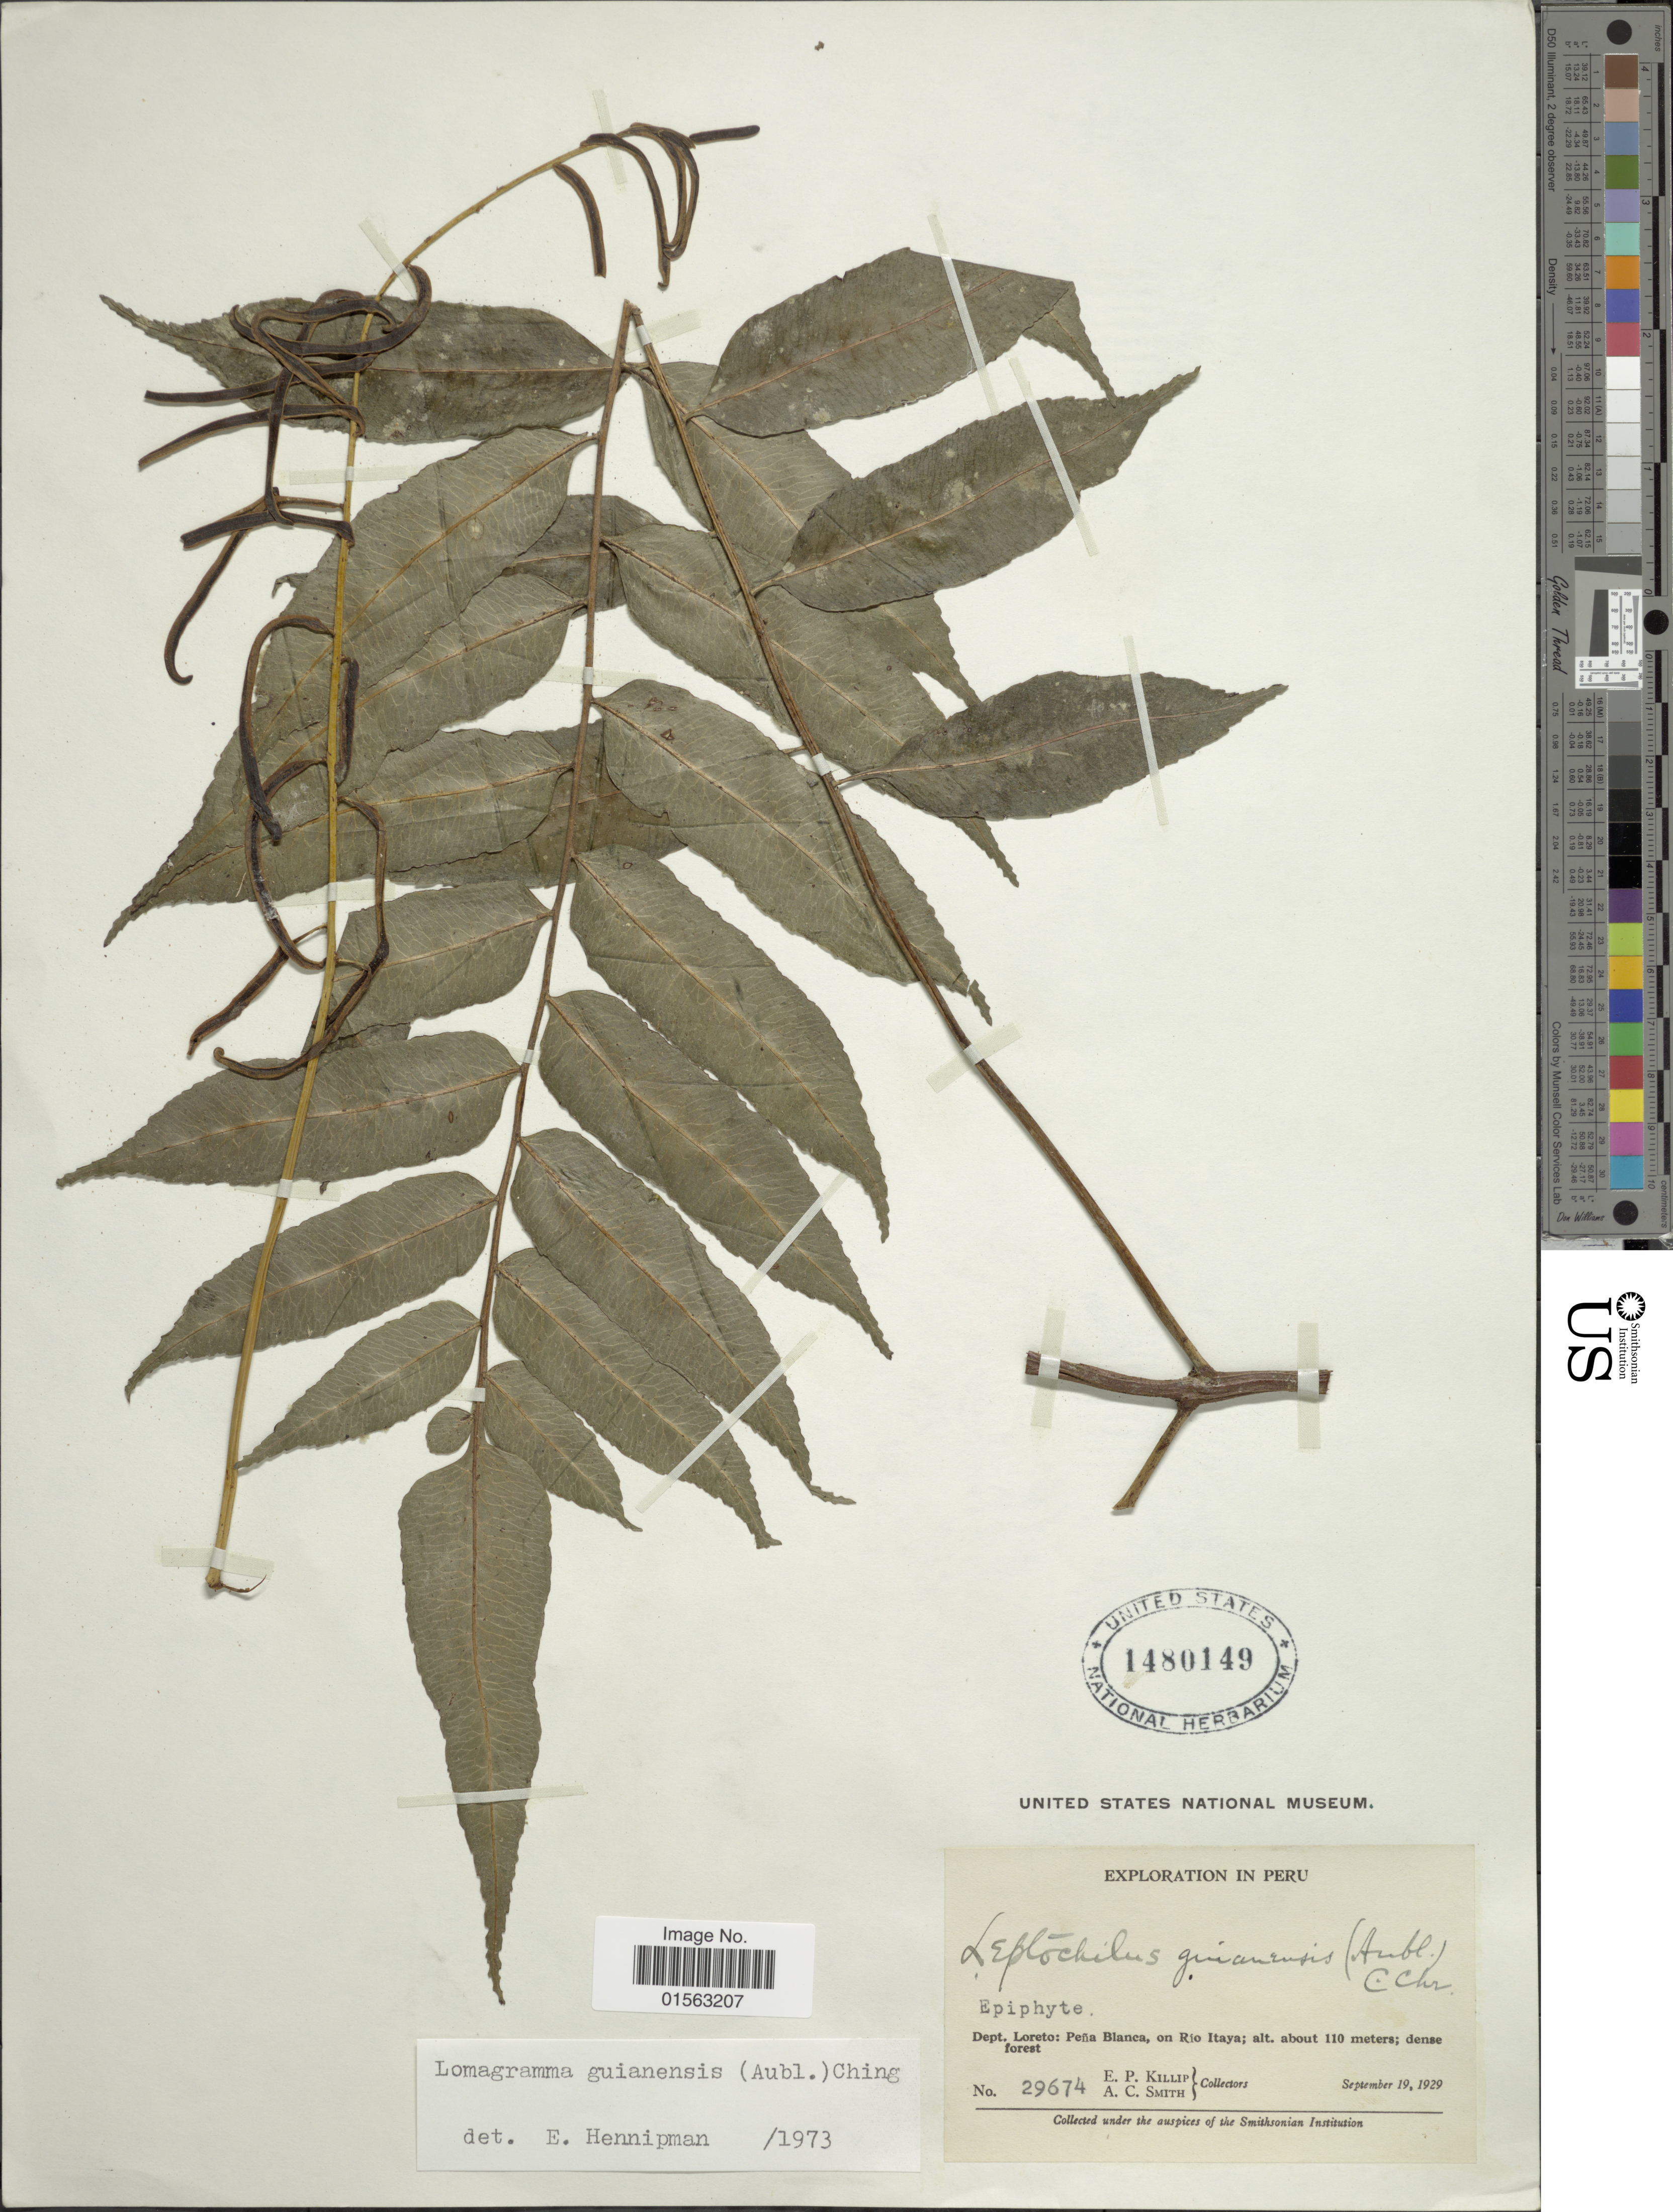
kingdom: Plantae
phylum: Tracheophyta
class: Polypodiopsida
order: Polypodiales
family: Dryopteridaceae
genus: Mickelia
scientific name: Mickelia guianensis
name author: (Aubl.) R.C. Moran et al.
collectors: E. P. Killip & A. C. Smith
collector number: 29674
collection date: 1929-09-19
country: Peru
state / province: Loreto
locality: Peña Blanca, on Río Itaya, dense forest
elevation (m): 110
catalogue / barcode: US 1480149